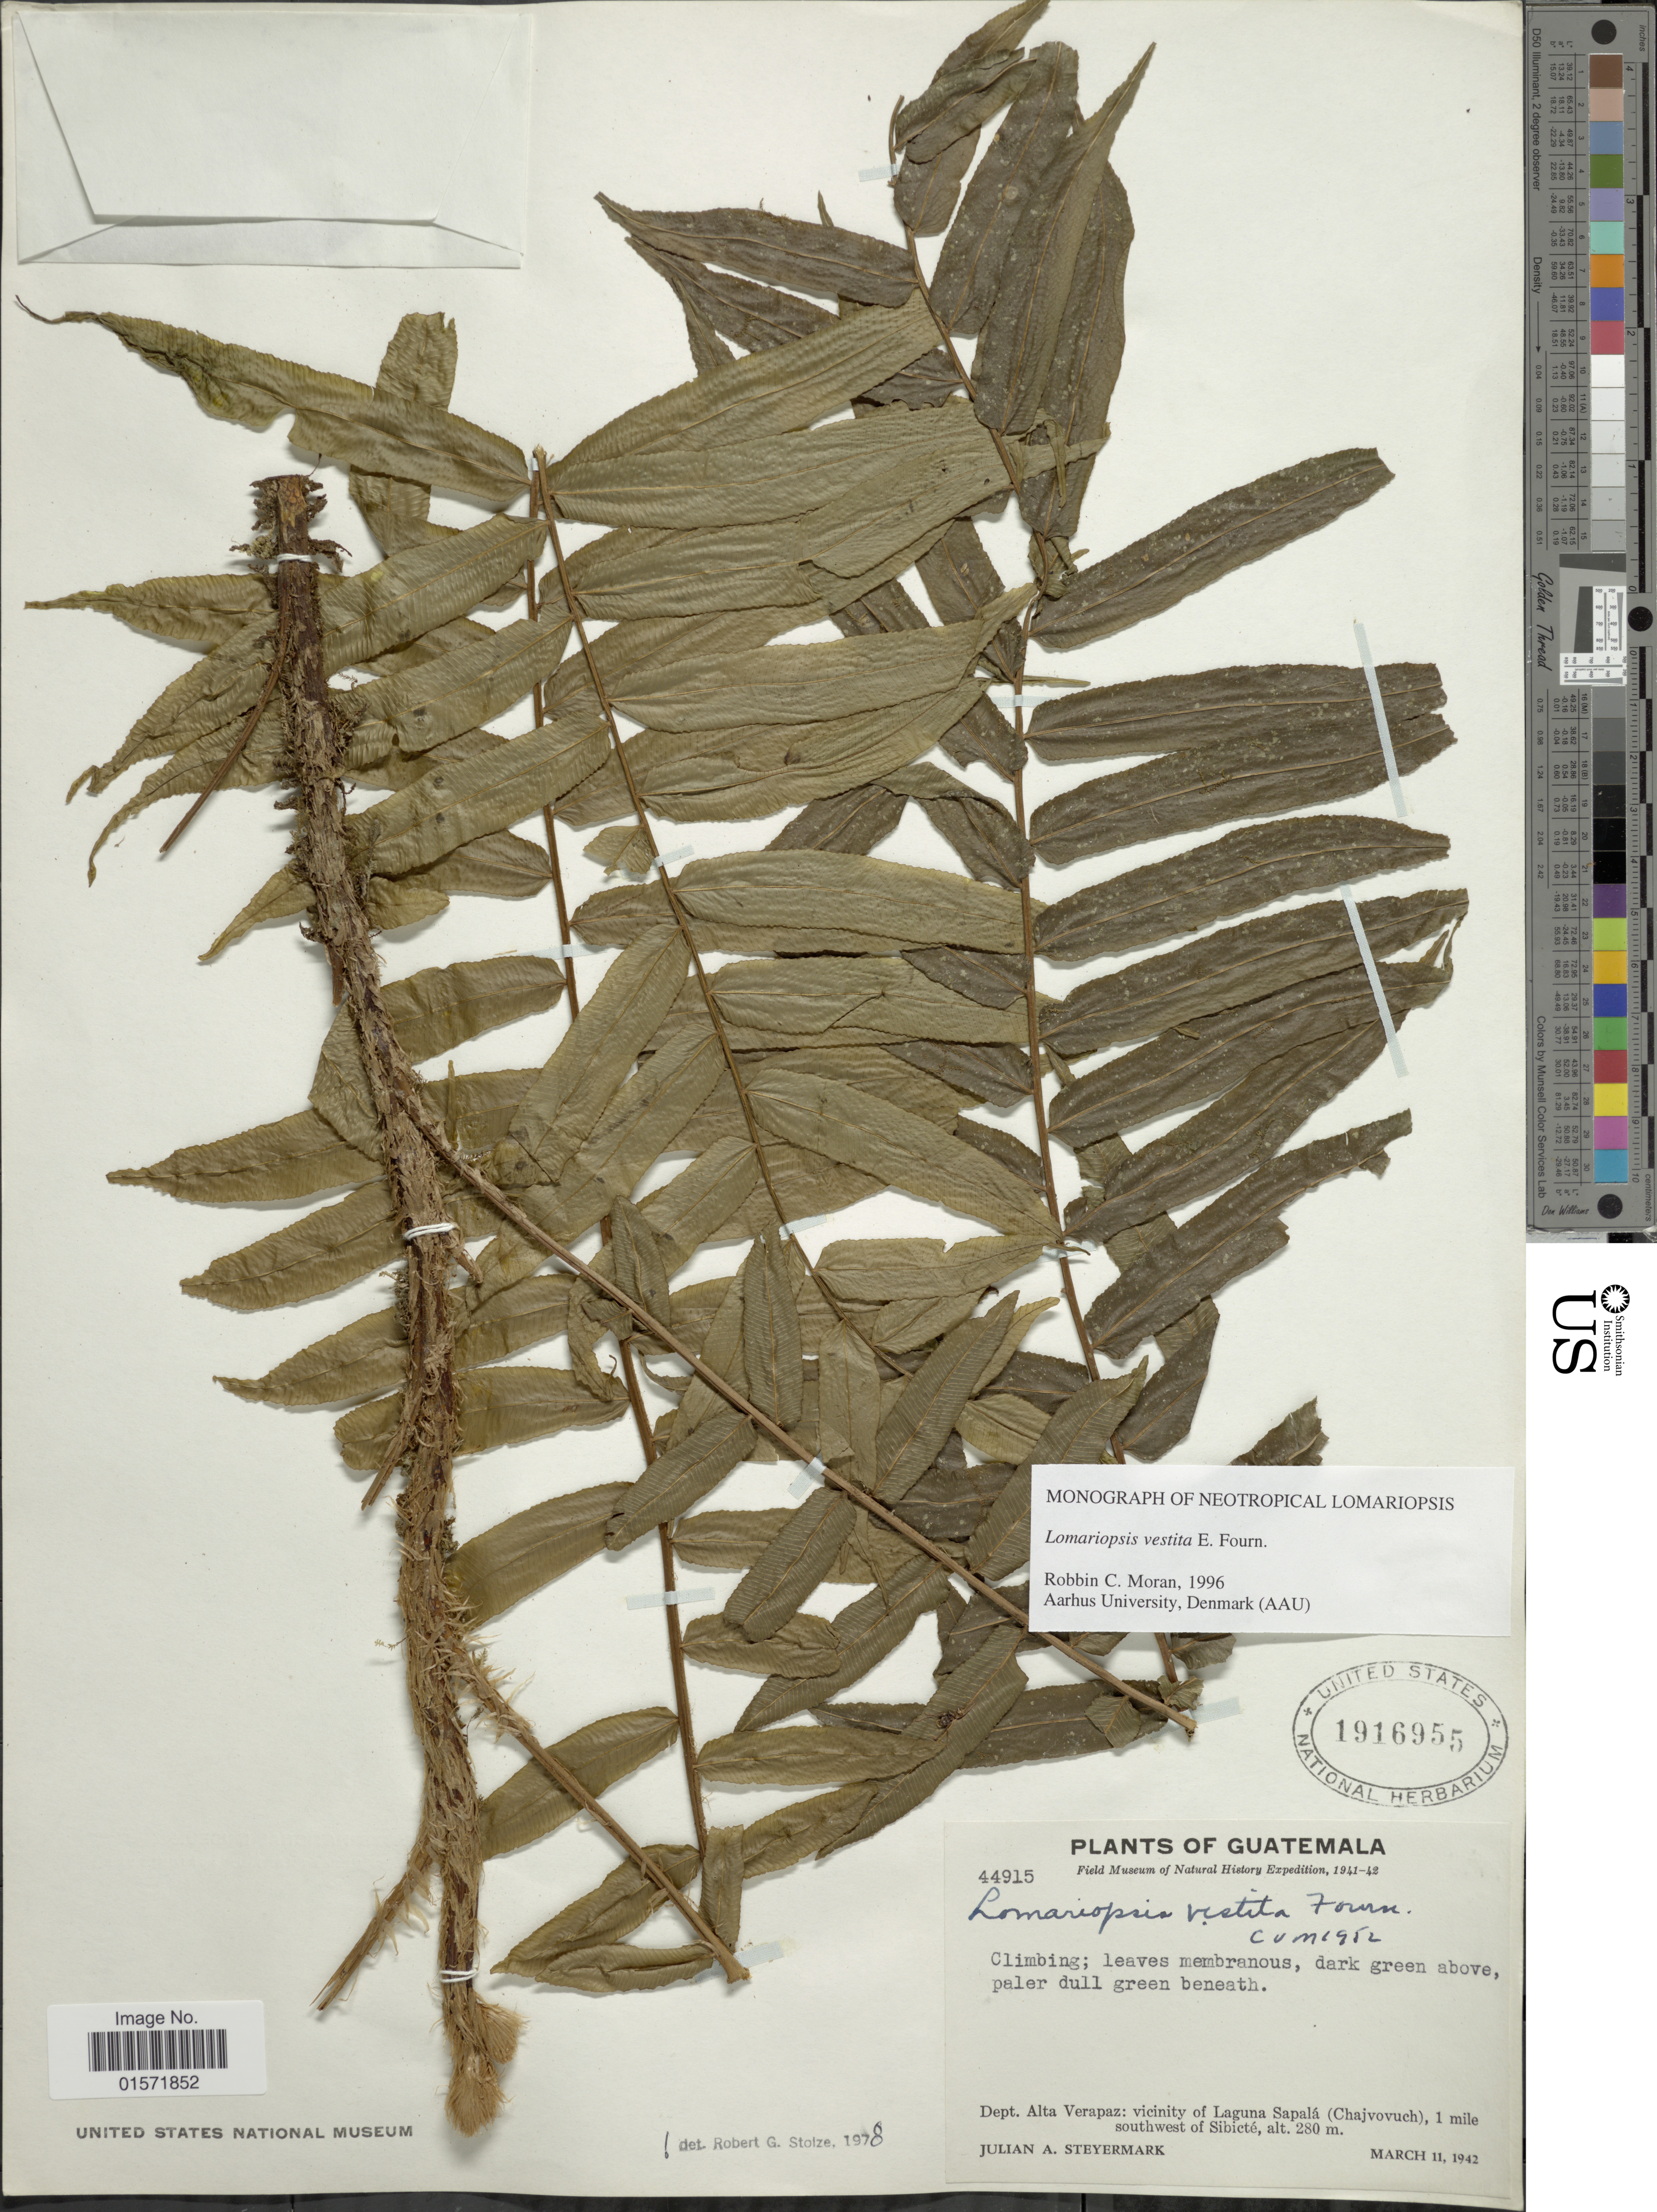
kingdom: Plantae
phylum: Tracheophyta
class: Polypodiopsida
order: Polypodiales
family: Lomariopsidaceae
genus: Lomariopsis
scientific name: Lomariopsis vestita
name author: E. Fourn.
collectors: J. Steyermark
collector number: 44915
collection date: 1942-03-11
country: Guatemala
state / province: Alta Verapaz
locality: Vicinity of Laguna Sapalá (Chajvovuch), 1 mile southwest of Sibicté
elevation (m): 280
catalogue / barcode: US 1916955